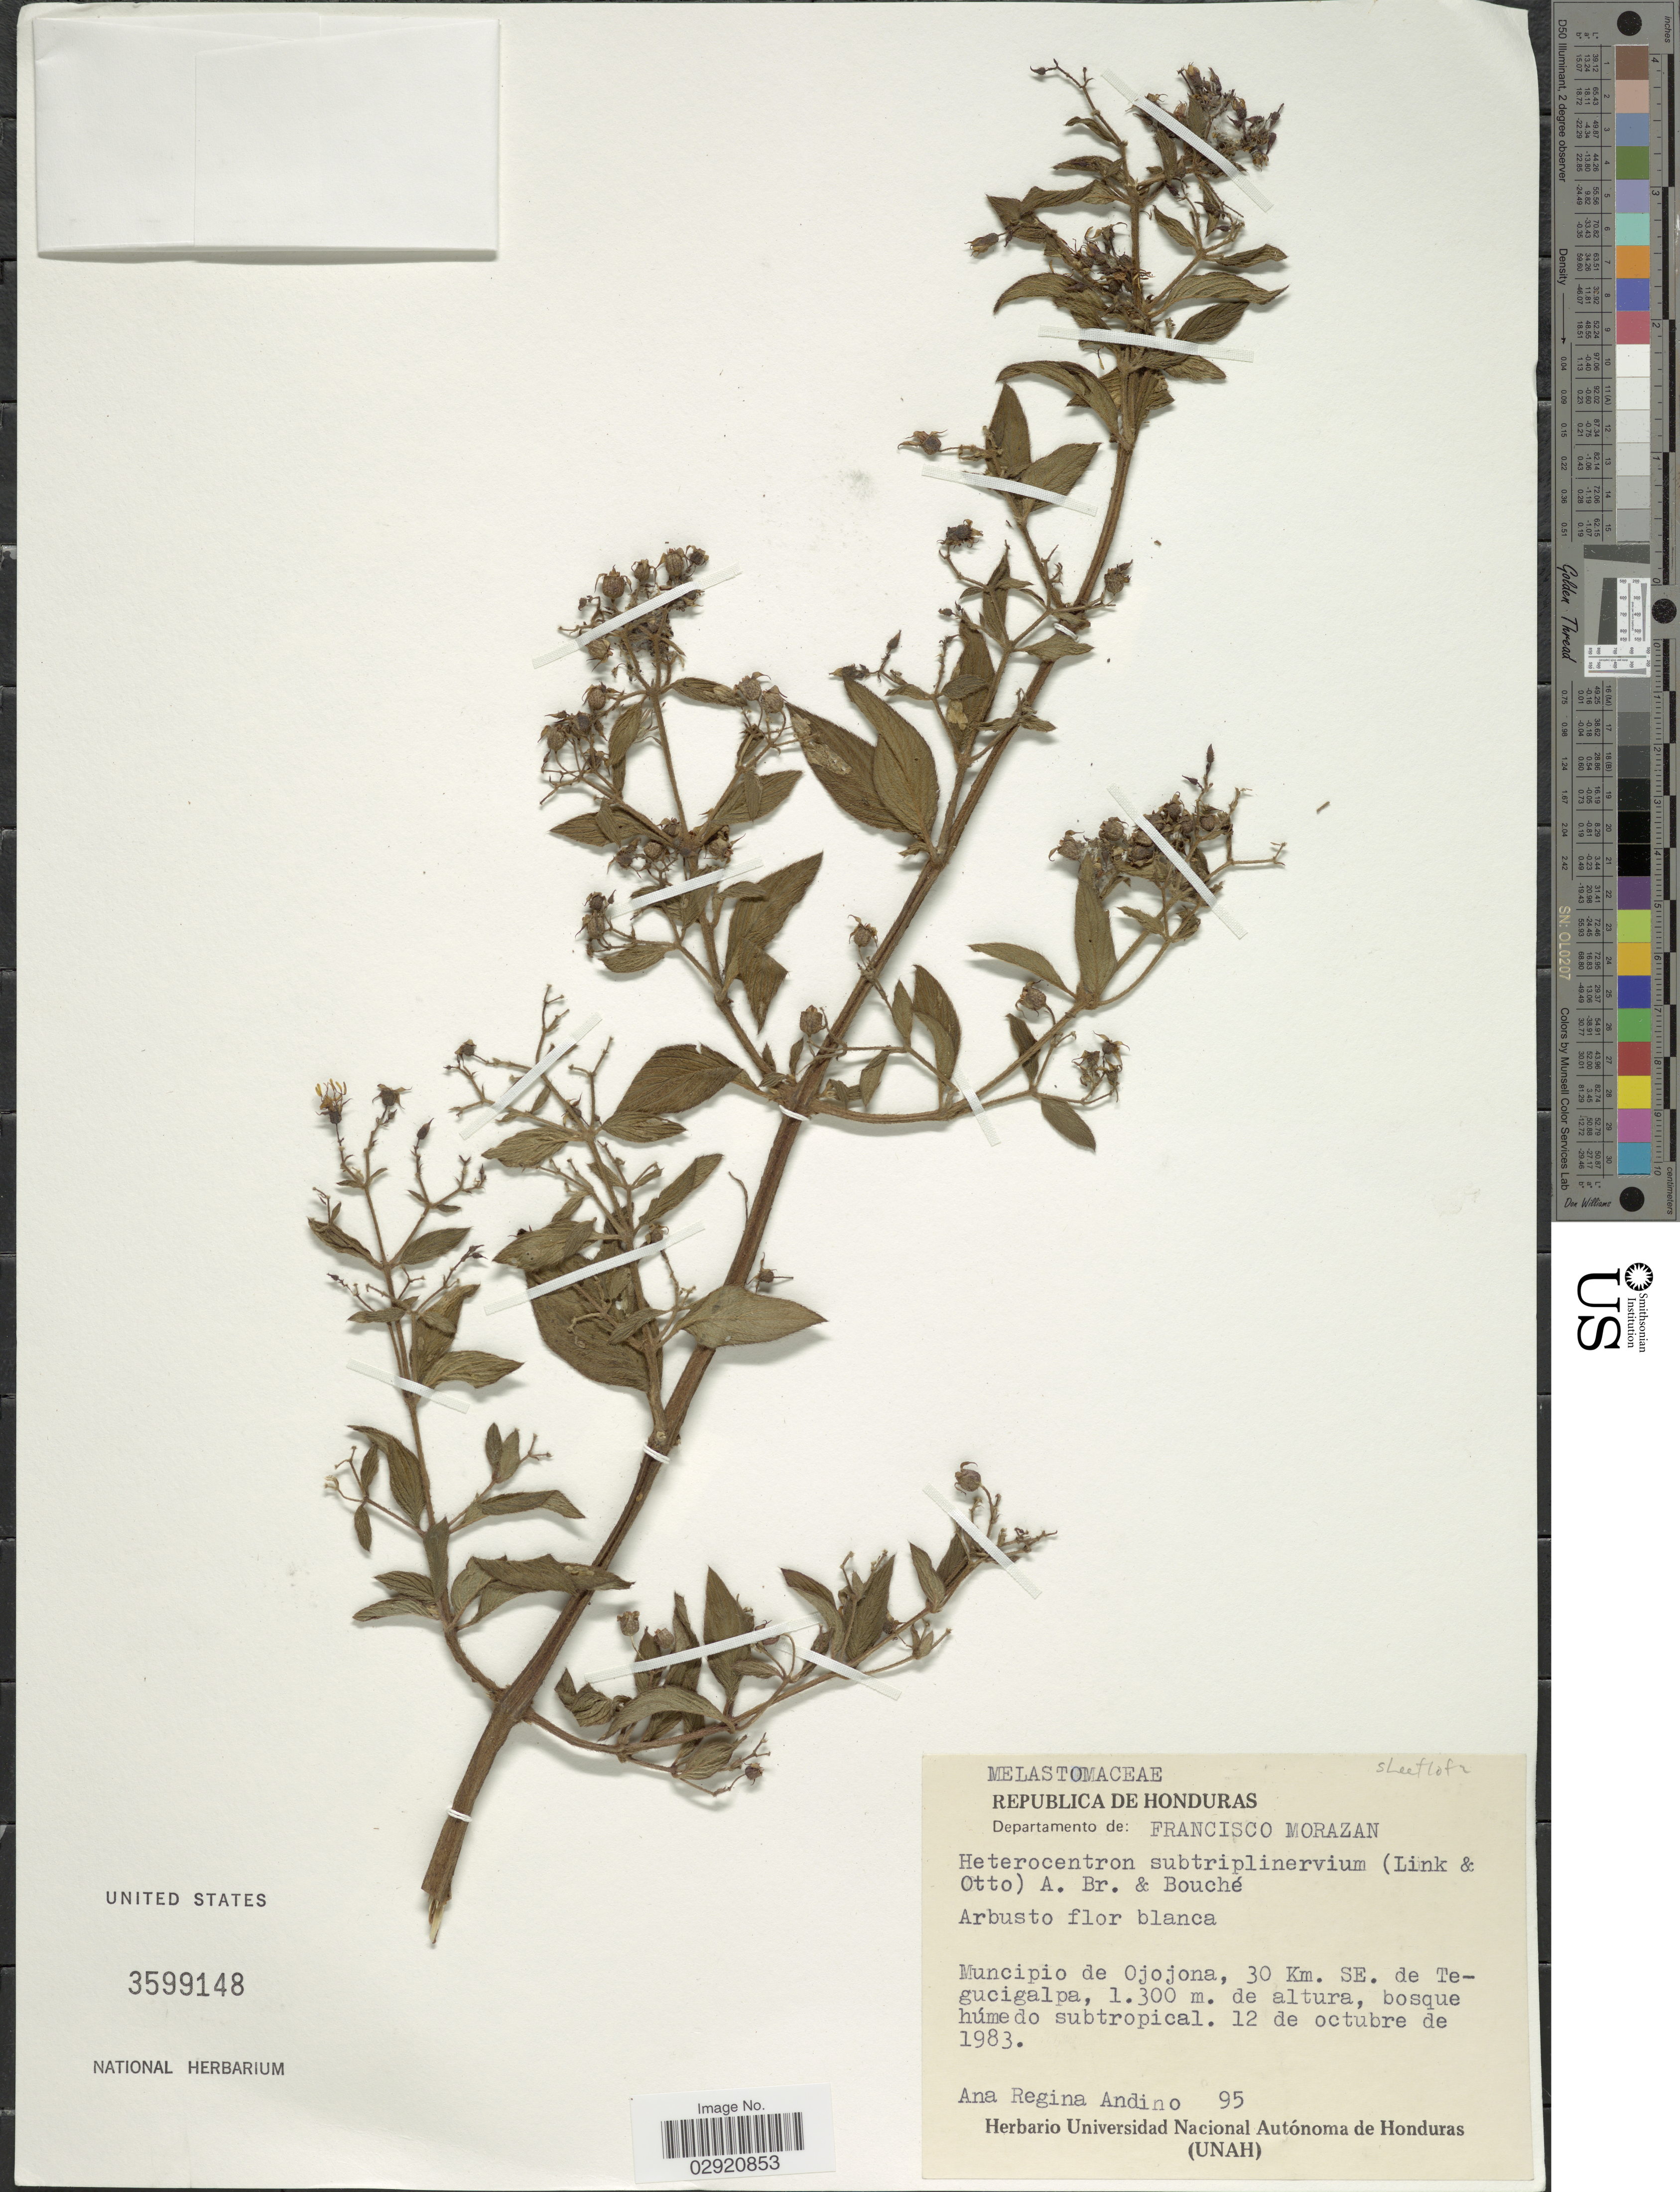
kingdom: Plantae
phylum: Tracheophyta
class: Magnoliopsida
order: Myrtales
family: Melastomataceae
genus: Heterocentron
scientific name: Heterocentron subtriplinervium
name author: (Link & Otto) A. Braun & C.D. Bouché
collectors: A. Andino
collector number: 95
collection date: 1983-10-12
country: Honduras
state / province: Fco. Morazán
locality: Departamento de: Francisco Morazan. Municipio de Ojojona, 30 Km. SE. de Tegucigalpa.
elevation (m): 1300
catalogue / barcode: US 3599148